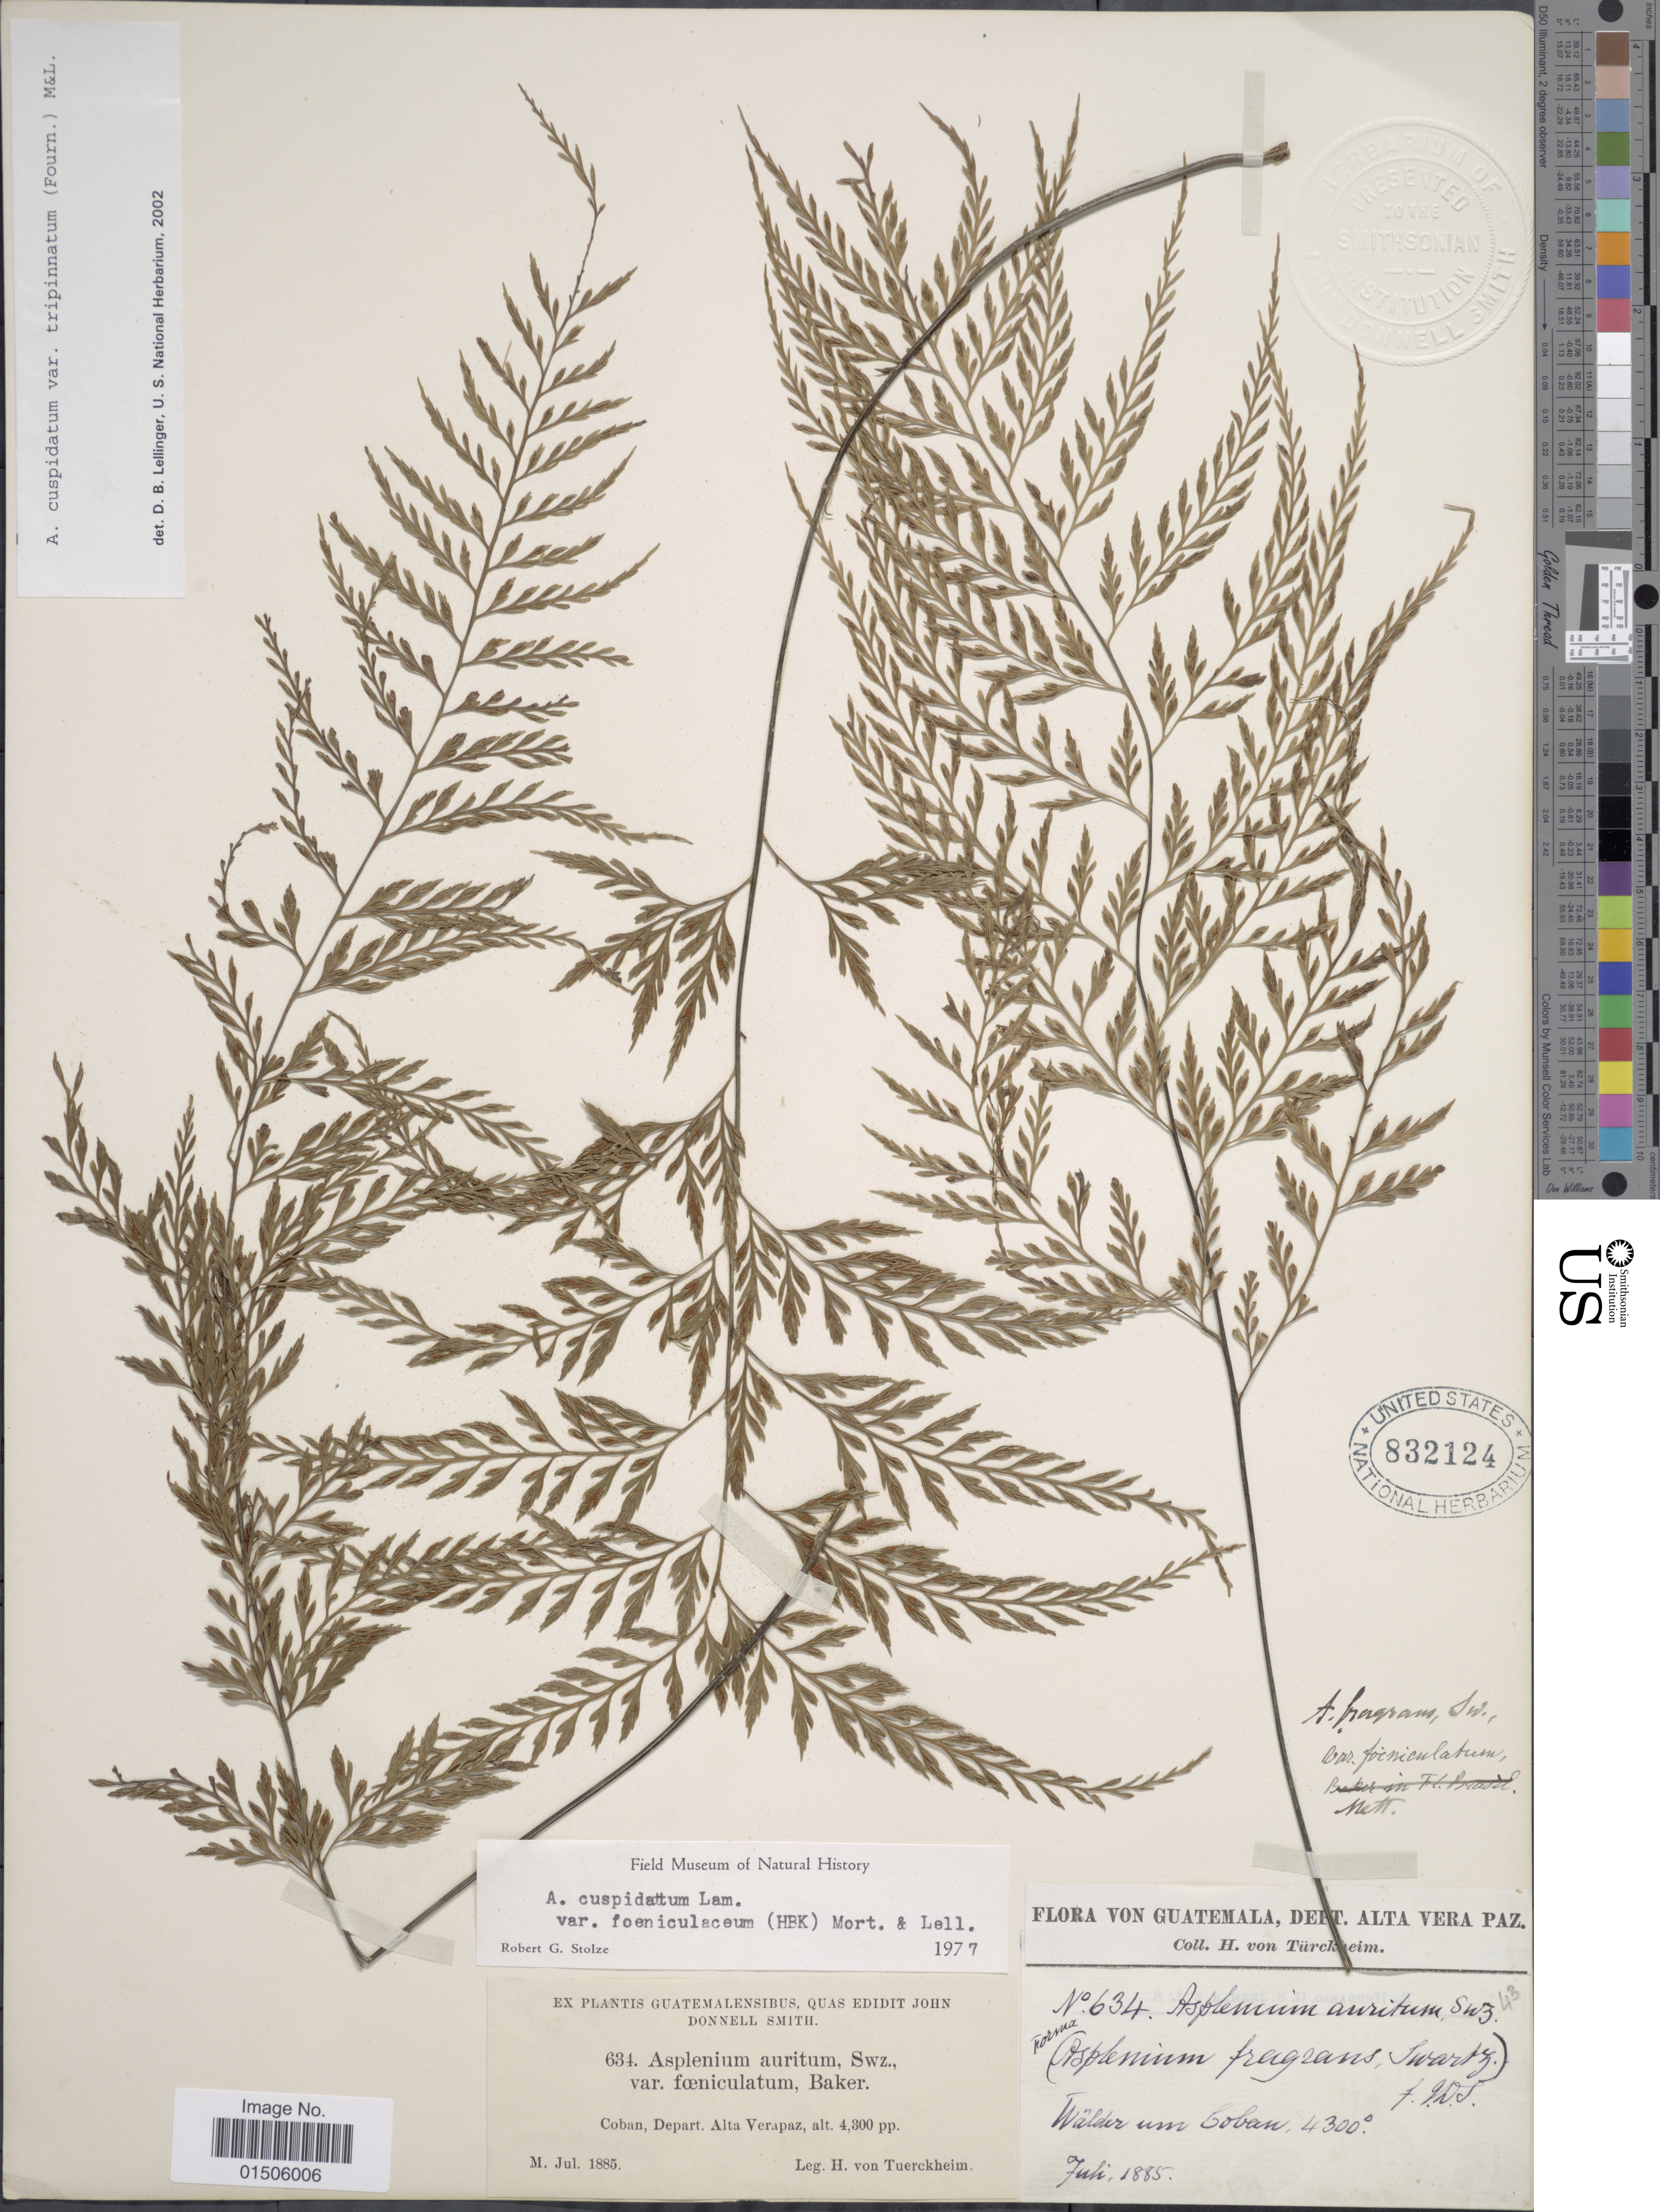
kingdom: Plantae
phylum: Tracheophyta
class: Polypodiopsida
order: Polypodiales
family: Aspleniaceae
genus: Asplenium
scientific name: Asplenium cuspidatum var. tripinnatum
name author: (E. Fourn.) C.V. Morton & Lellinger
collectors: H. von Türckheim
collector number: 634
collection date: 1885-07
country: Guatemala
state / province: Alta Verapaz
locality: Coban. Depart Alta Verapaz.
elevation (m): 1311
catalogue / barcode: US 832124